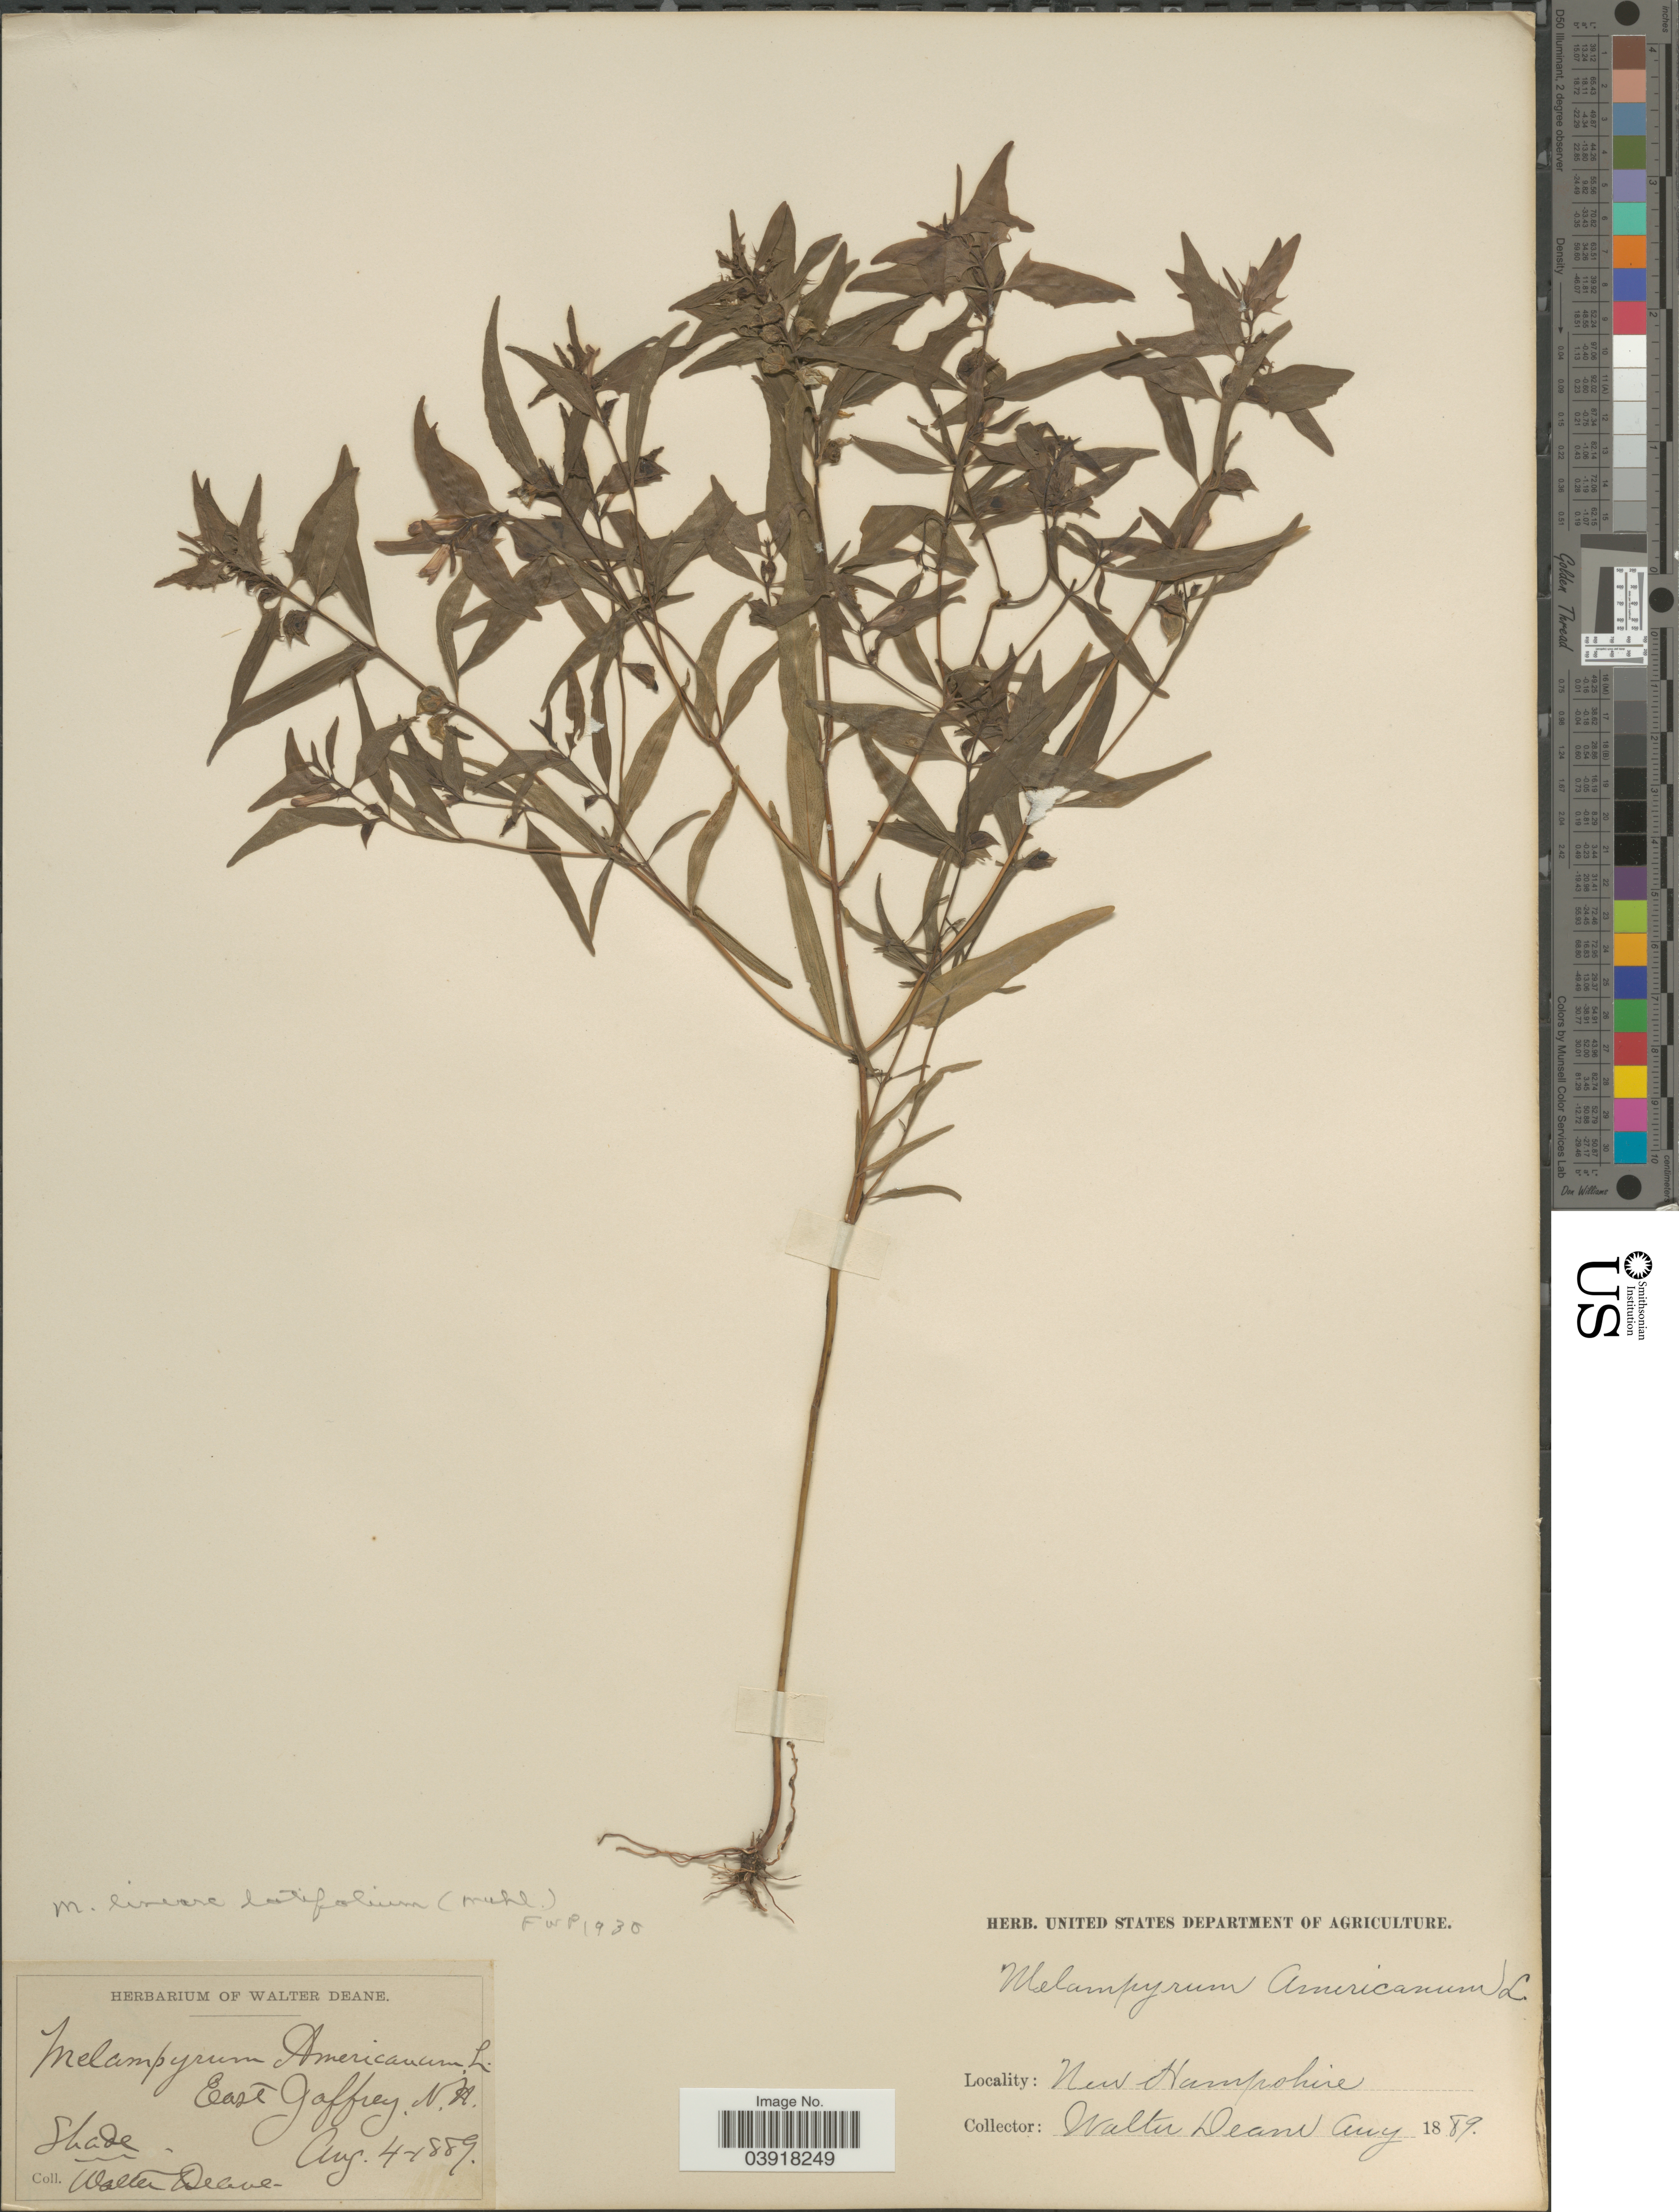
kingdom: Plantae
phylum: Tracheophyta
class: Magnoliopsida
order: Lamiales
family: Orobanchaceae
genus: Melampyrum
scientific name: Melampyrum lineare var. latifolium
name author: (Muhl.) P. Beauv.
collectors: W. Deane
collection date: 1889-08-04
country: United States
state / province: New Hampshire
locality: East Jaffrey.